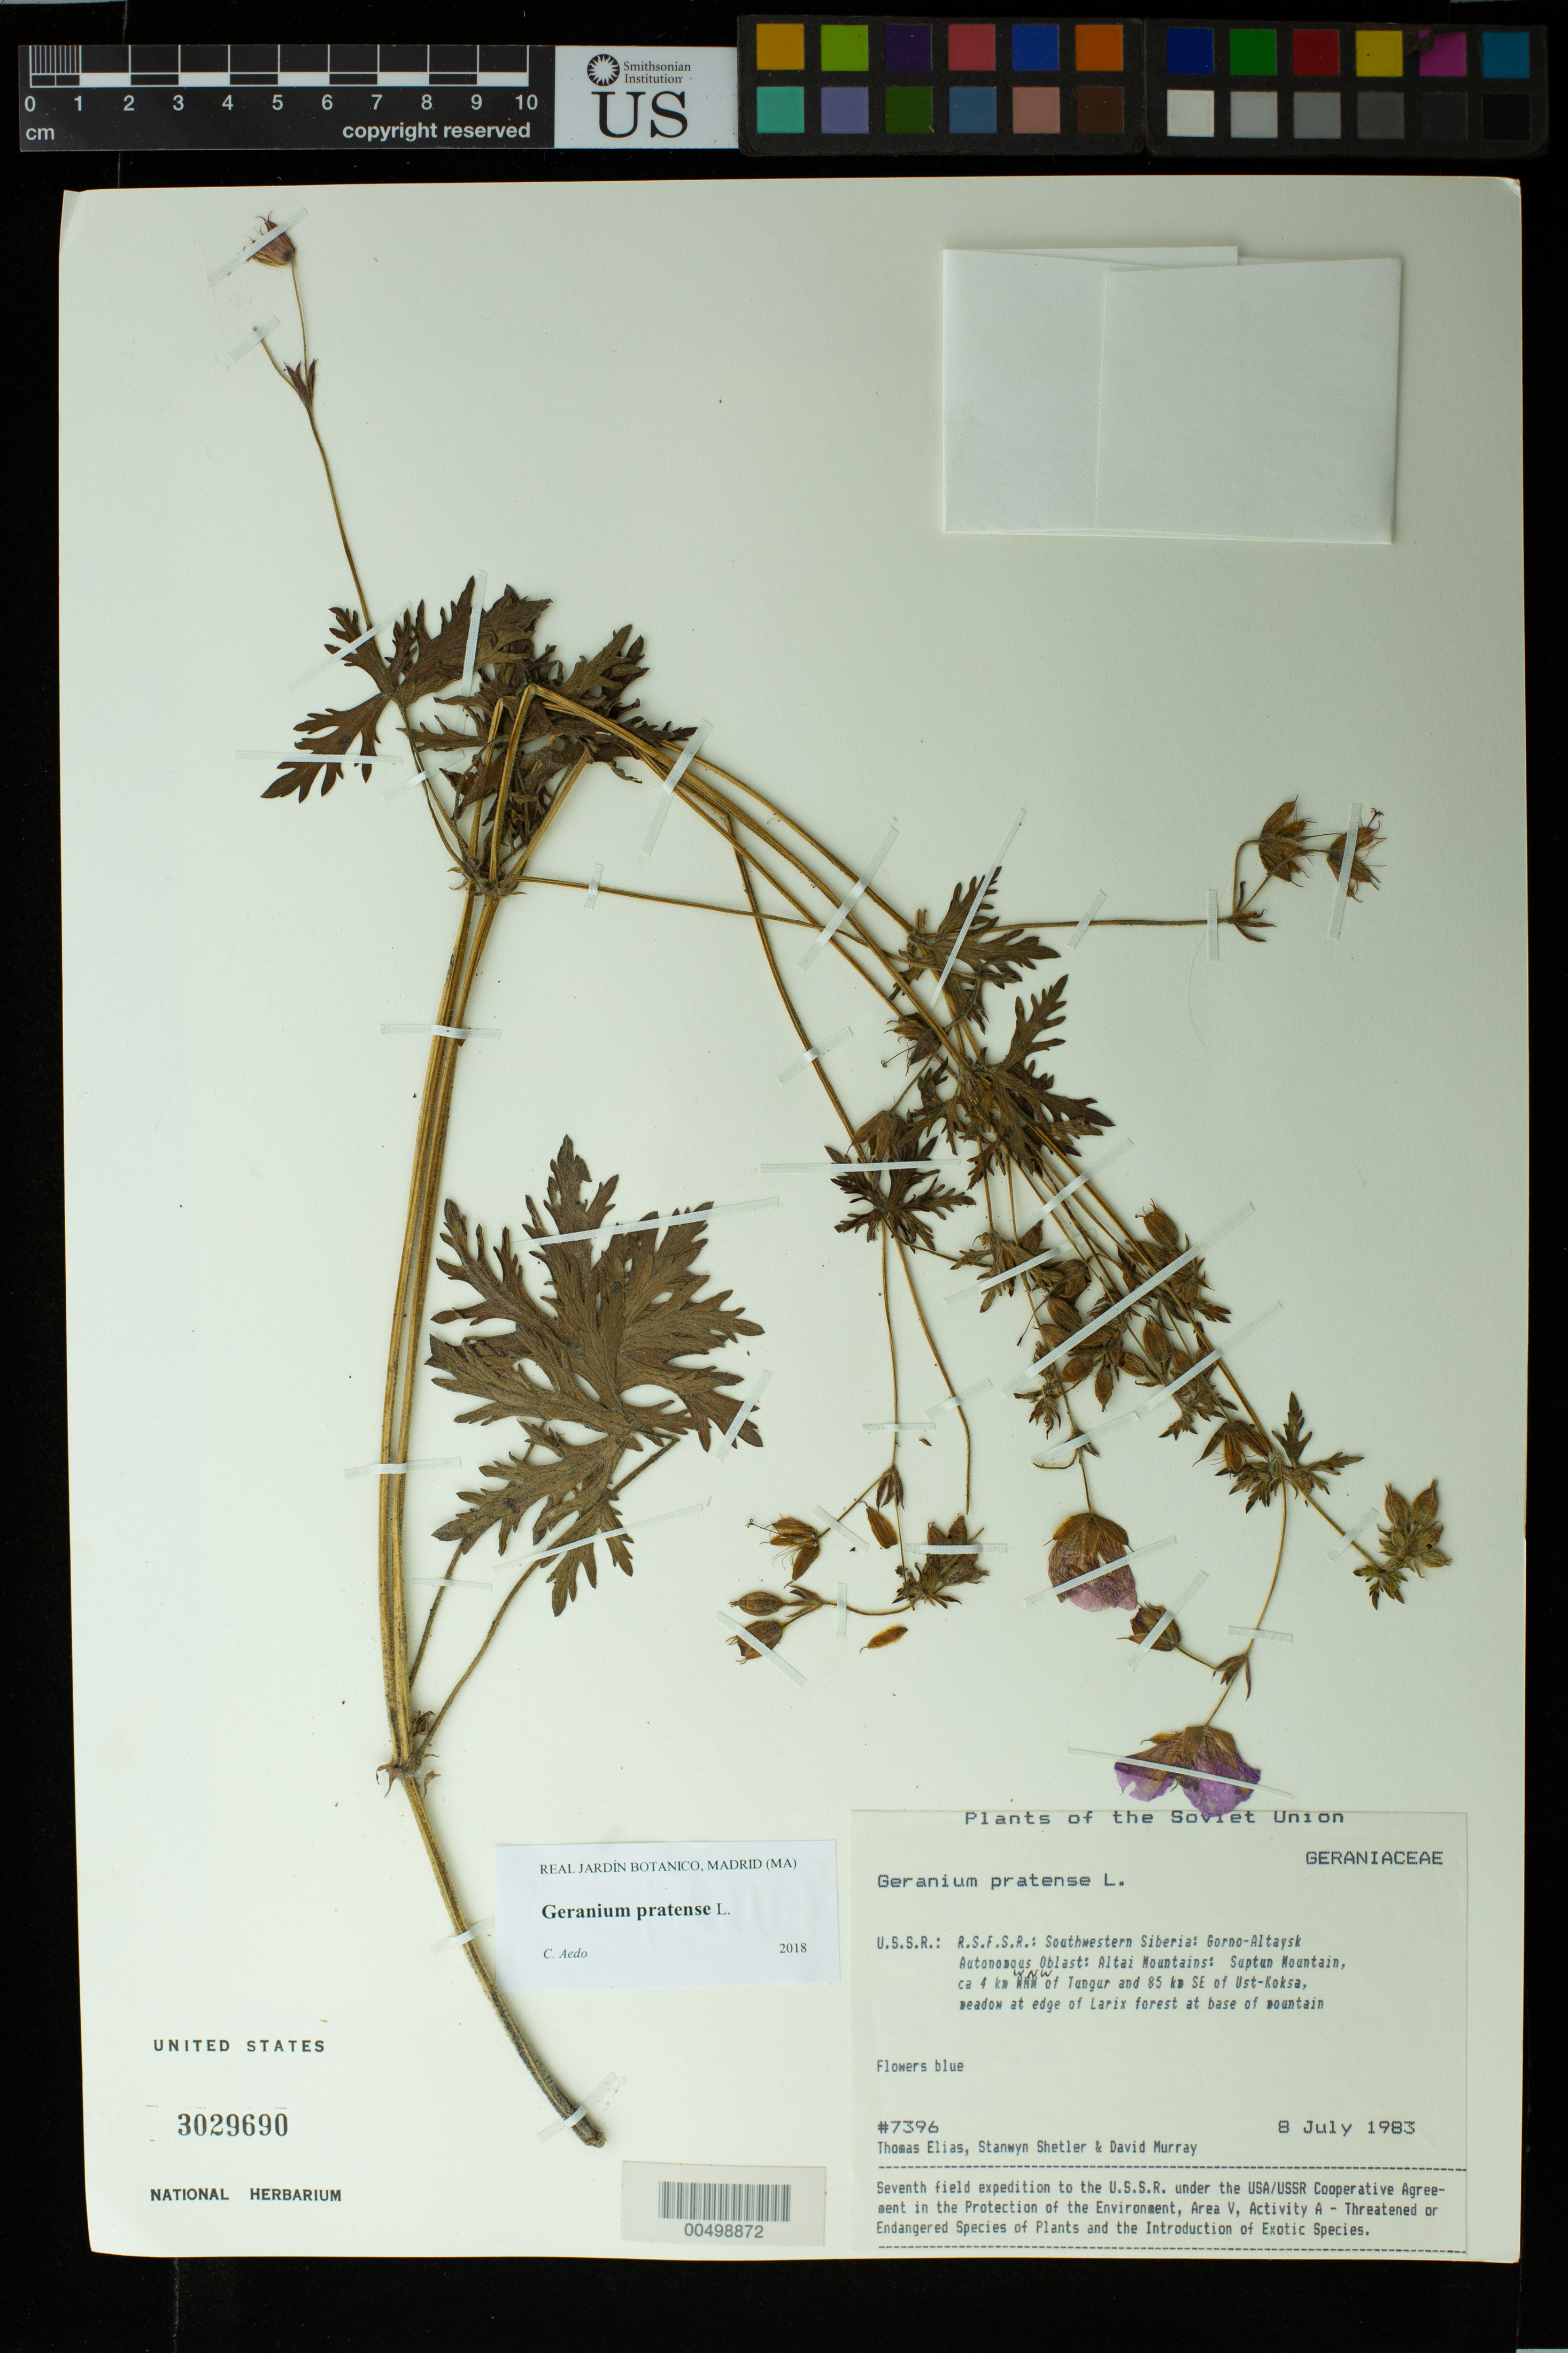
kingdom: Plantae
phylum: Tracheophyta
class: Magnoliopsida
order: Geraniales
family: Geraniaceae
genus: Geranium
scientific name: Geranium pratense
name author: L.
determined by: Aedo, C.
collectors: T. Elias, S. Shetler & D. F. Murray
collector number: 7396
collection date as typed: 08 Jul 1983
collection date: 1983-07-08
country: Russian Federation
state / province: Altai Republic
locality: Altai Mountains, Suptun Mountain, ca. 4 km WNW of Tungur and 85 km SE of Ust-Koksa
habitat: meadow at edge of Larix forest at base of mountain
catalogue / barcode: US 3029690